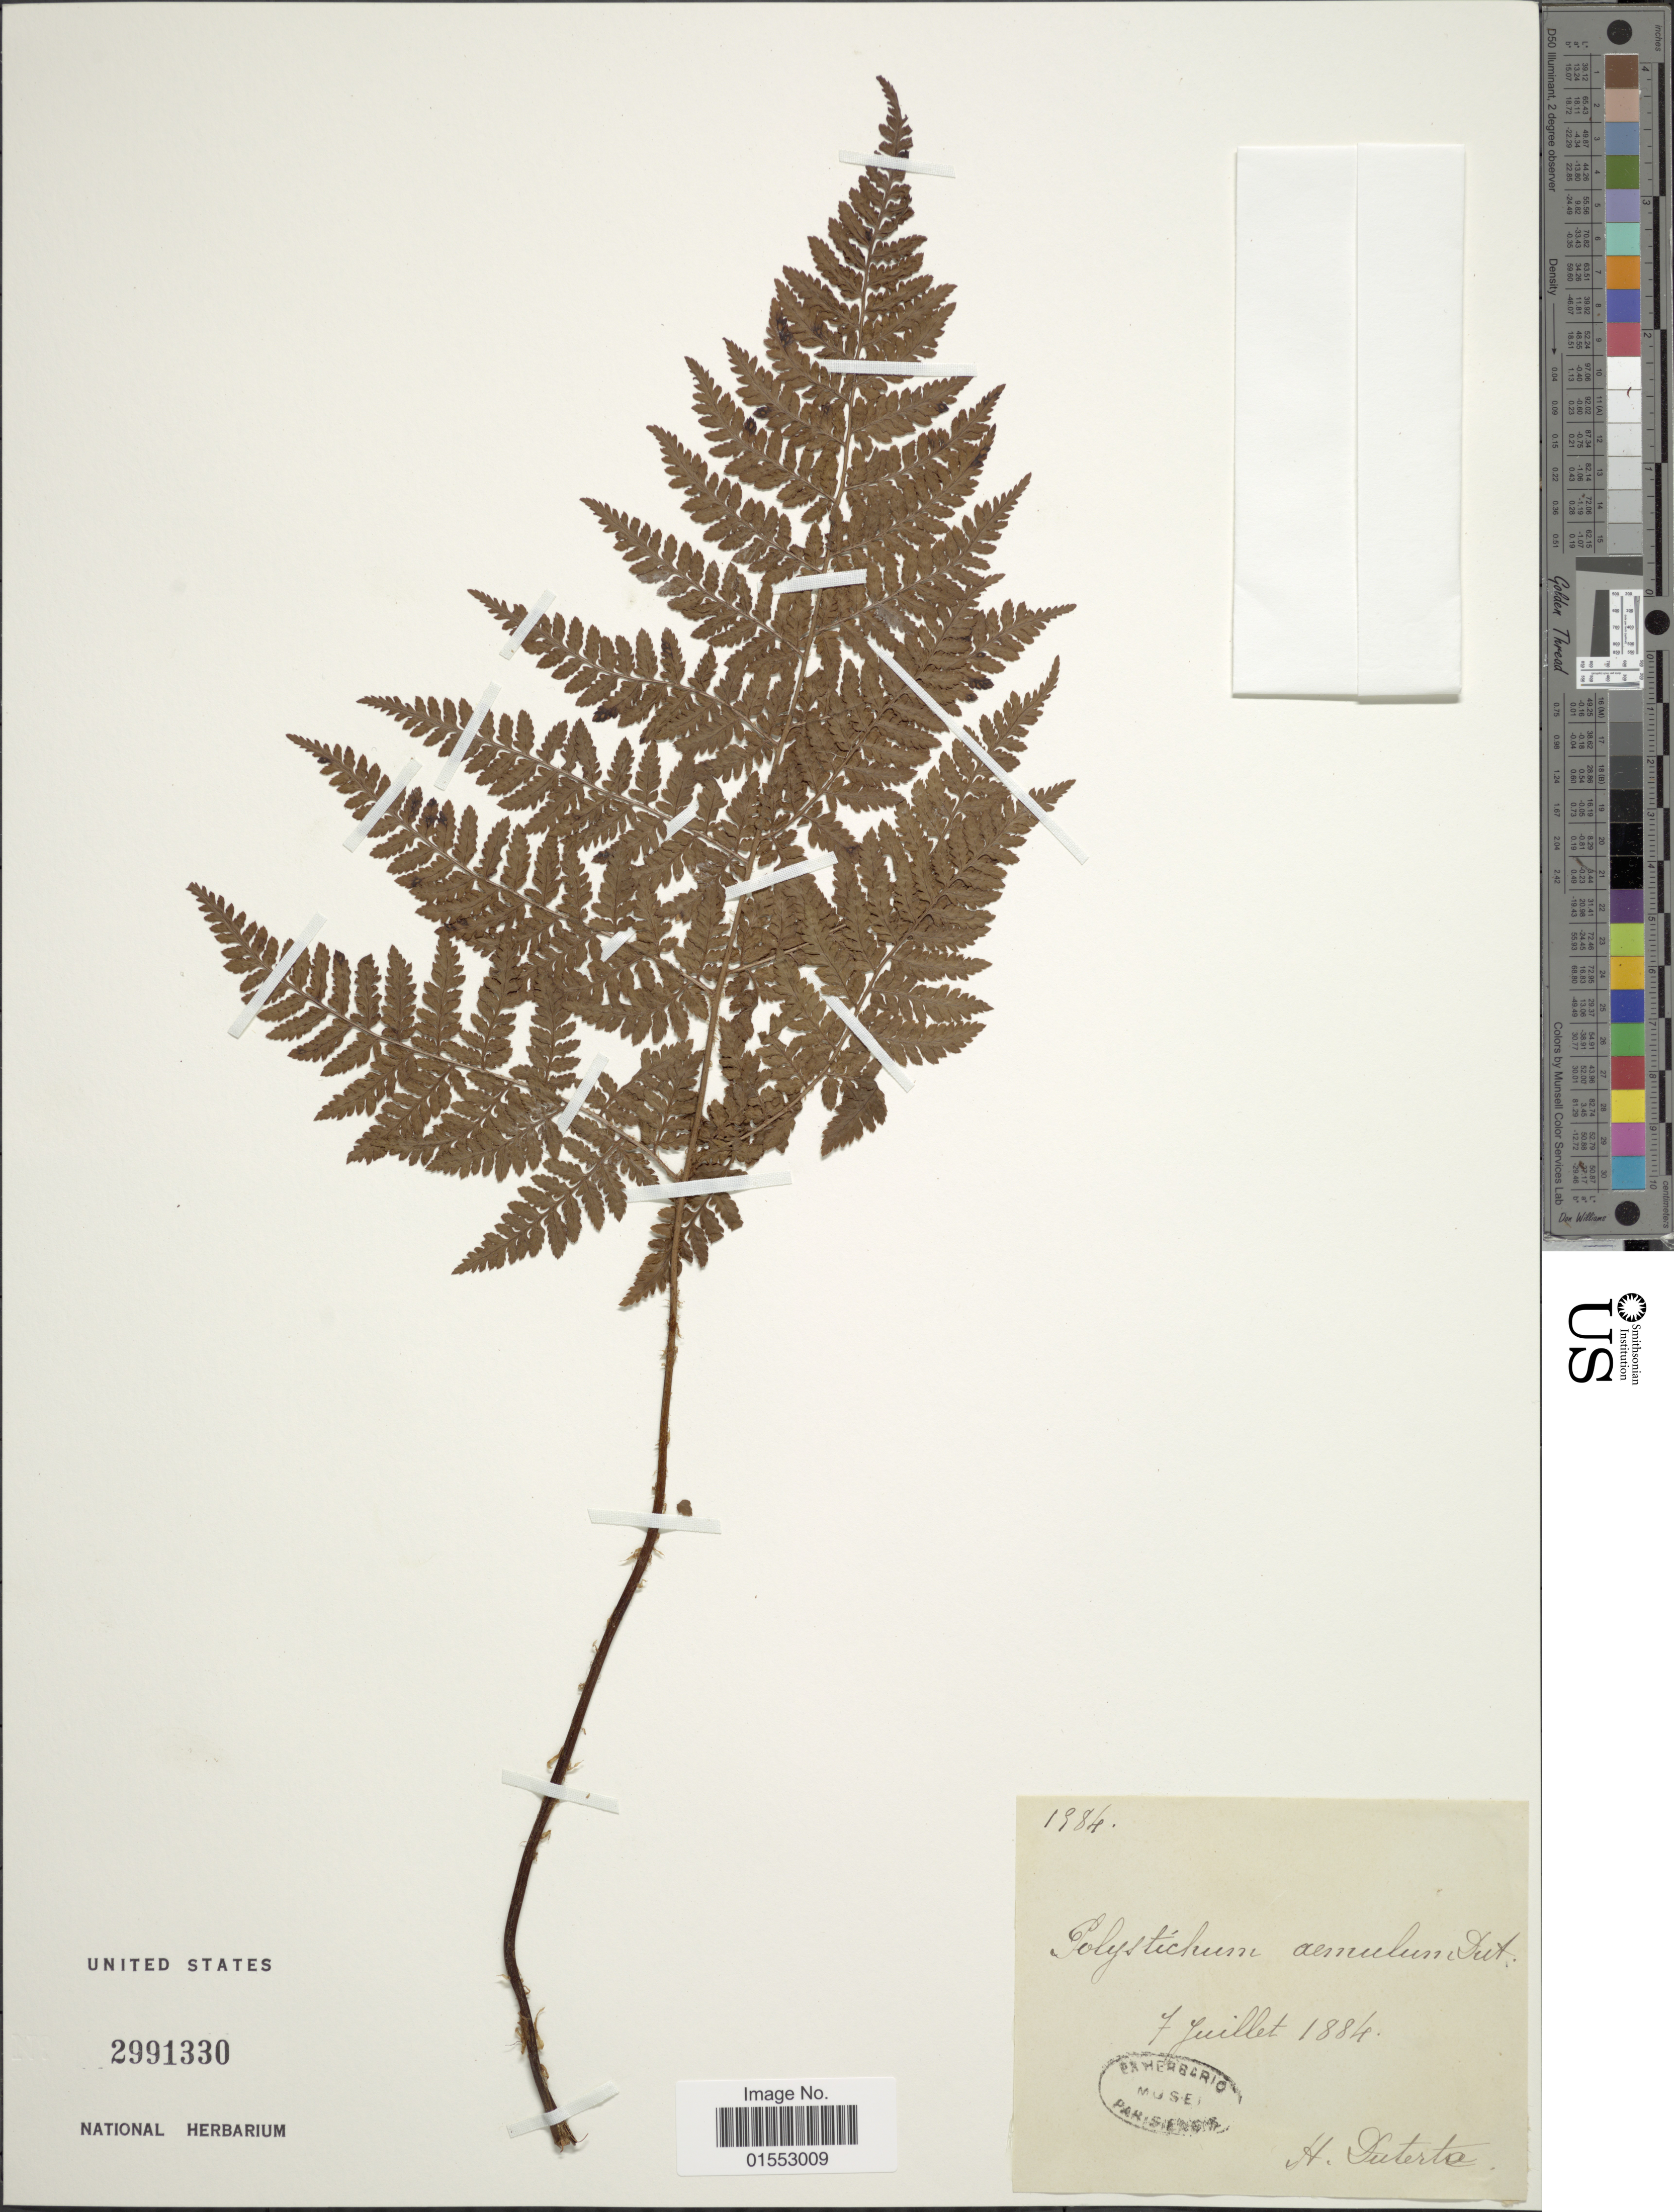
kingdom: Plantae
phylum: Tracheophyta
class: Polypodiopsida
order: Polypodiales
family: Dryopteridaceae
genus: Dryopteris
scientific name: Dryopteris aemula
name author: Kuntze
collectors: H. Duterte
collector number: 1984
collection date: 1884-07-07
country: France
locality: Le Roule, pres Cherbourg (Manche) : coteaux boises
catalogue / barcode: US 2991330